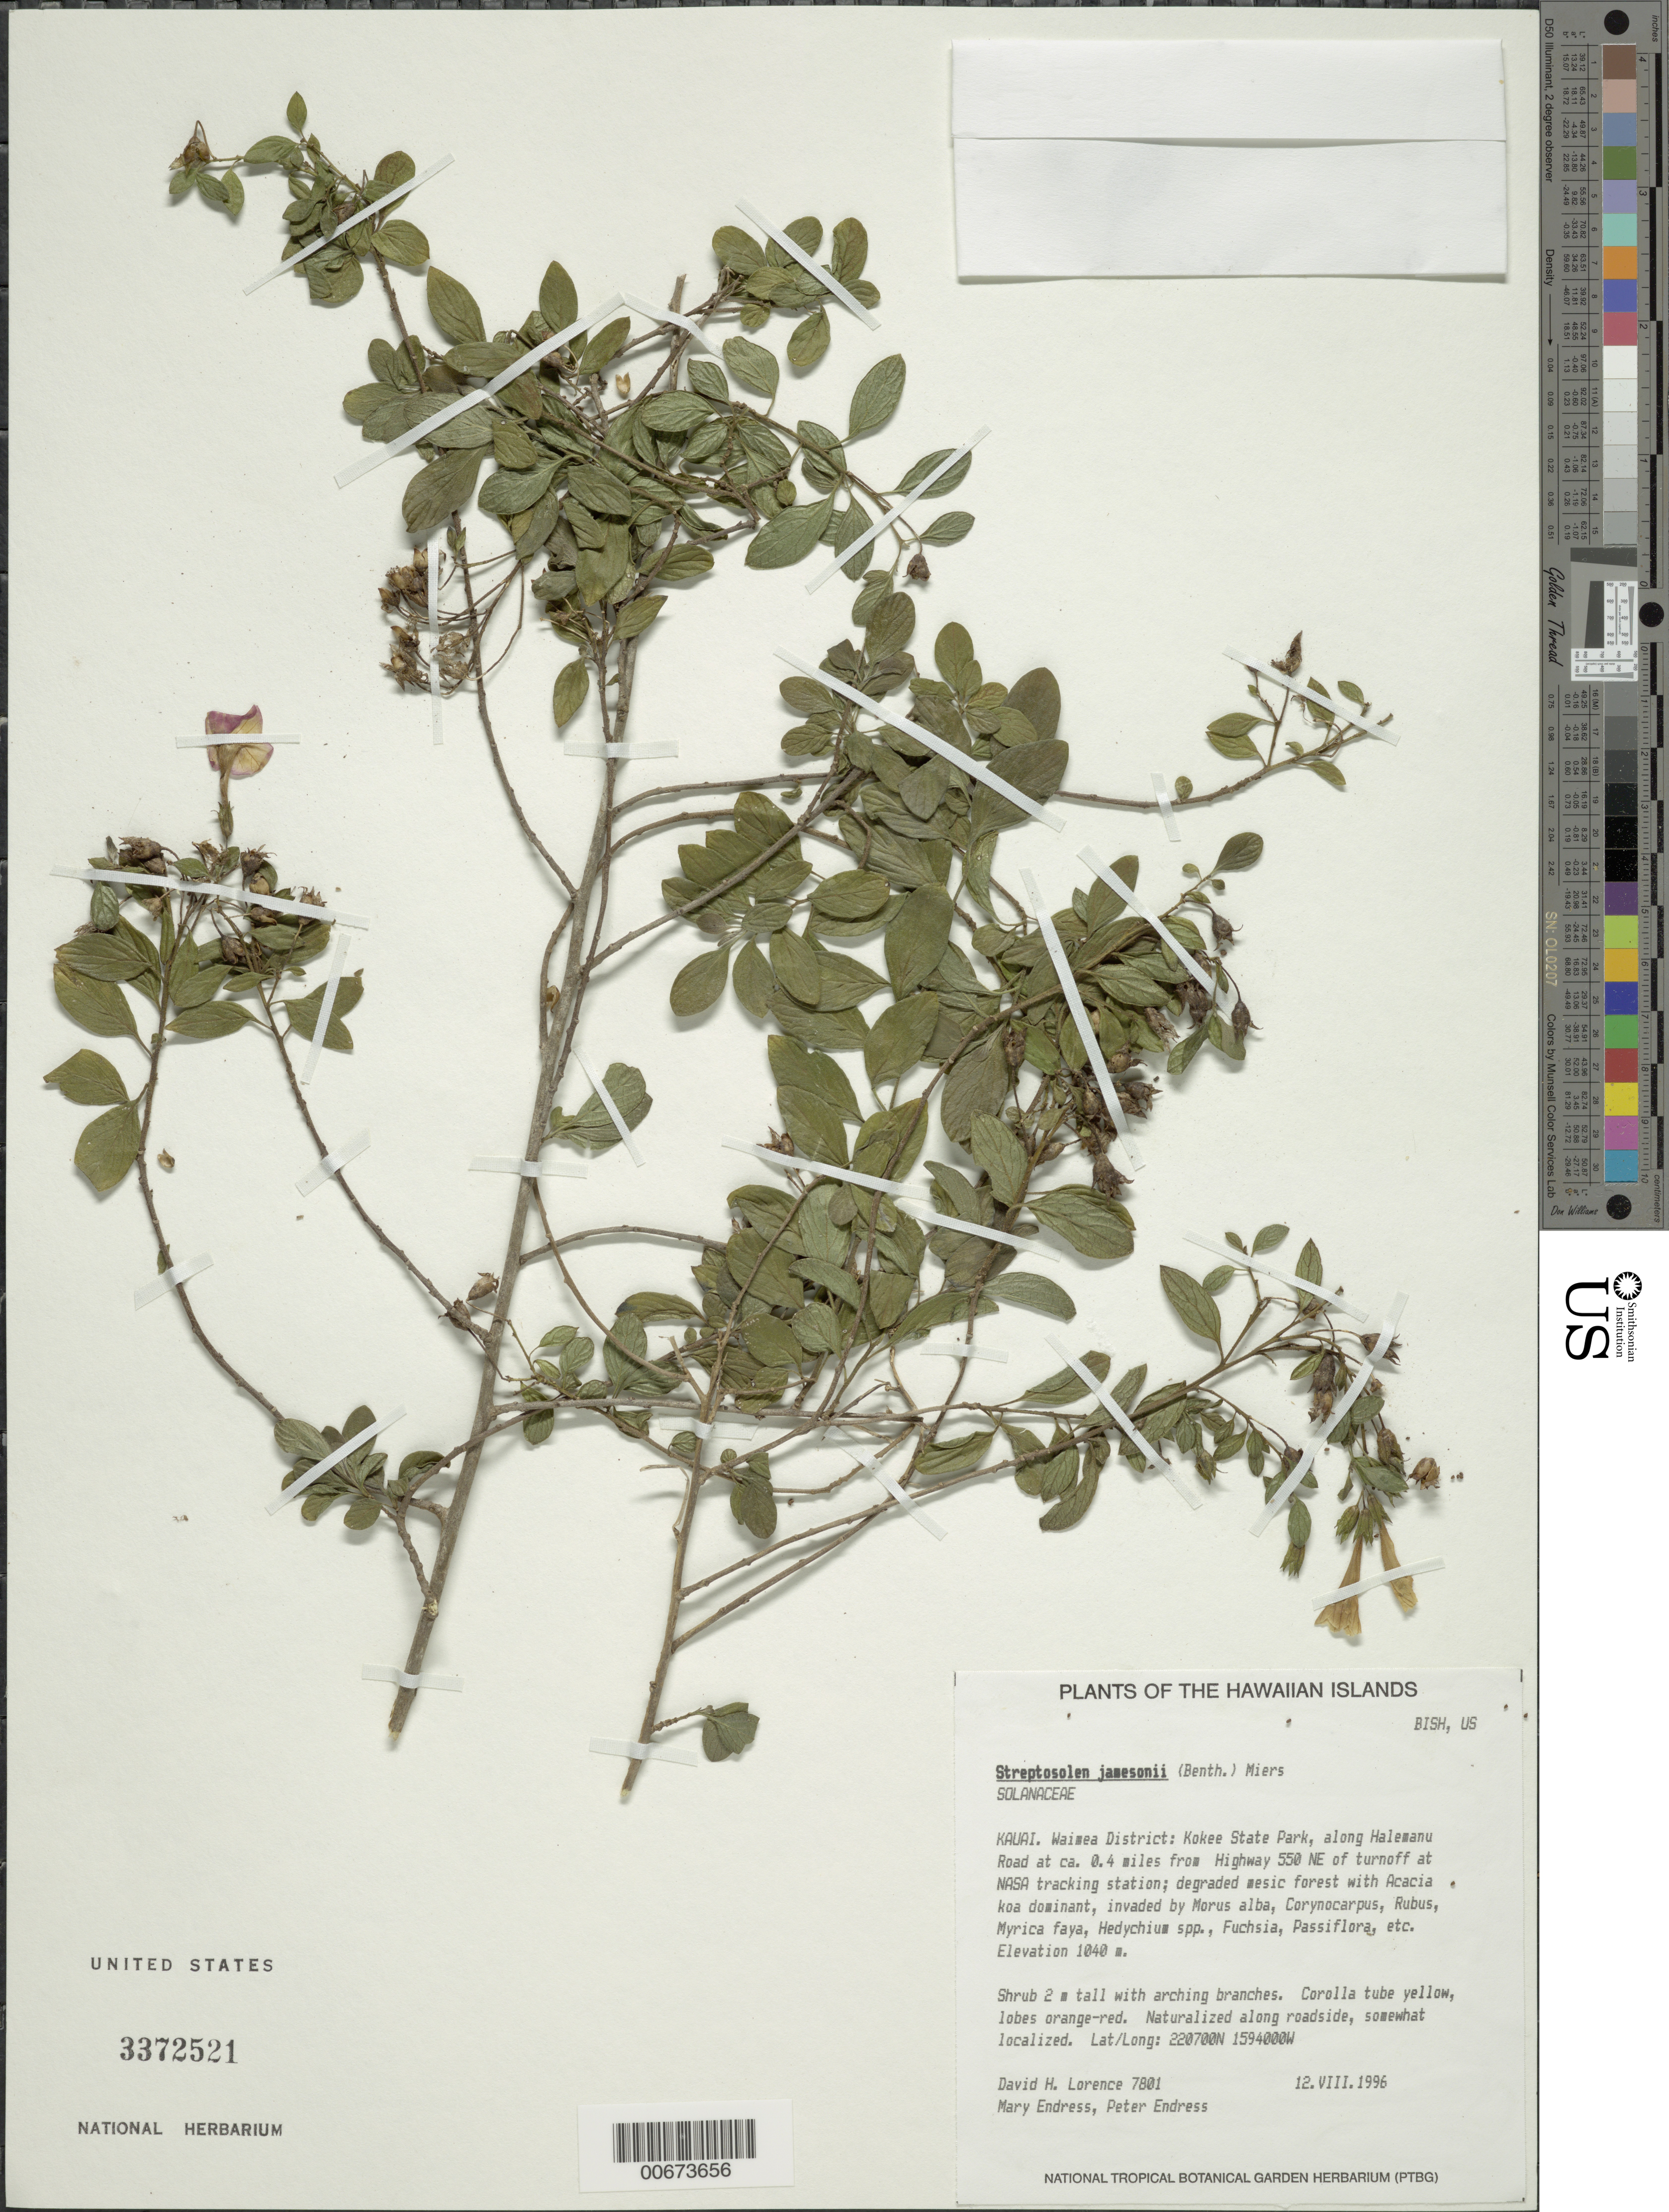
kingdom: Plantae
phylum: Tracheophyta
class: Magnoliopsida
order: Solanales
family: Solanaceae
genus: Streptosolen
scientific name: Streptosolen jamesonii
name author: (Benth.) Miers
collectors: D. Lorence, M. Endress & P. Endress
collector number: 7801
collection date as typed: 12 Aug 1996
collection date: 1996-08-12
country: United States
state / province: Hawaii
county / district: Kauai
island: Kaua'i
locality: Waimea District; Koke'e State Park, along Halemanu Road at ca. 0.4 miles from Highway 550 NE of turnoff at NASA tracking station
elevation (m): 1040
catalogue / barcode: US 3372521